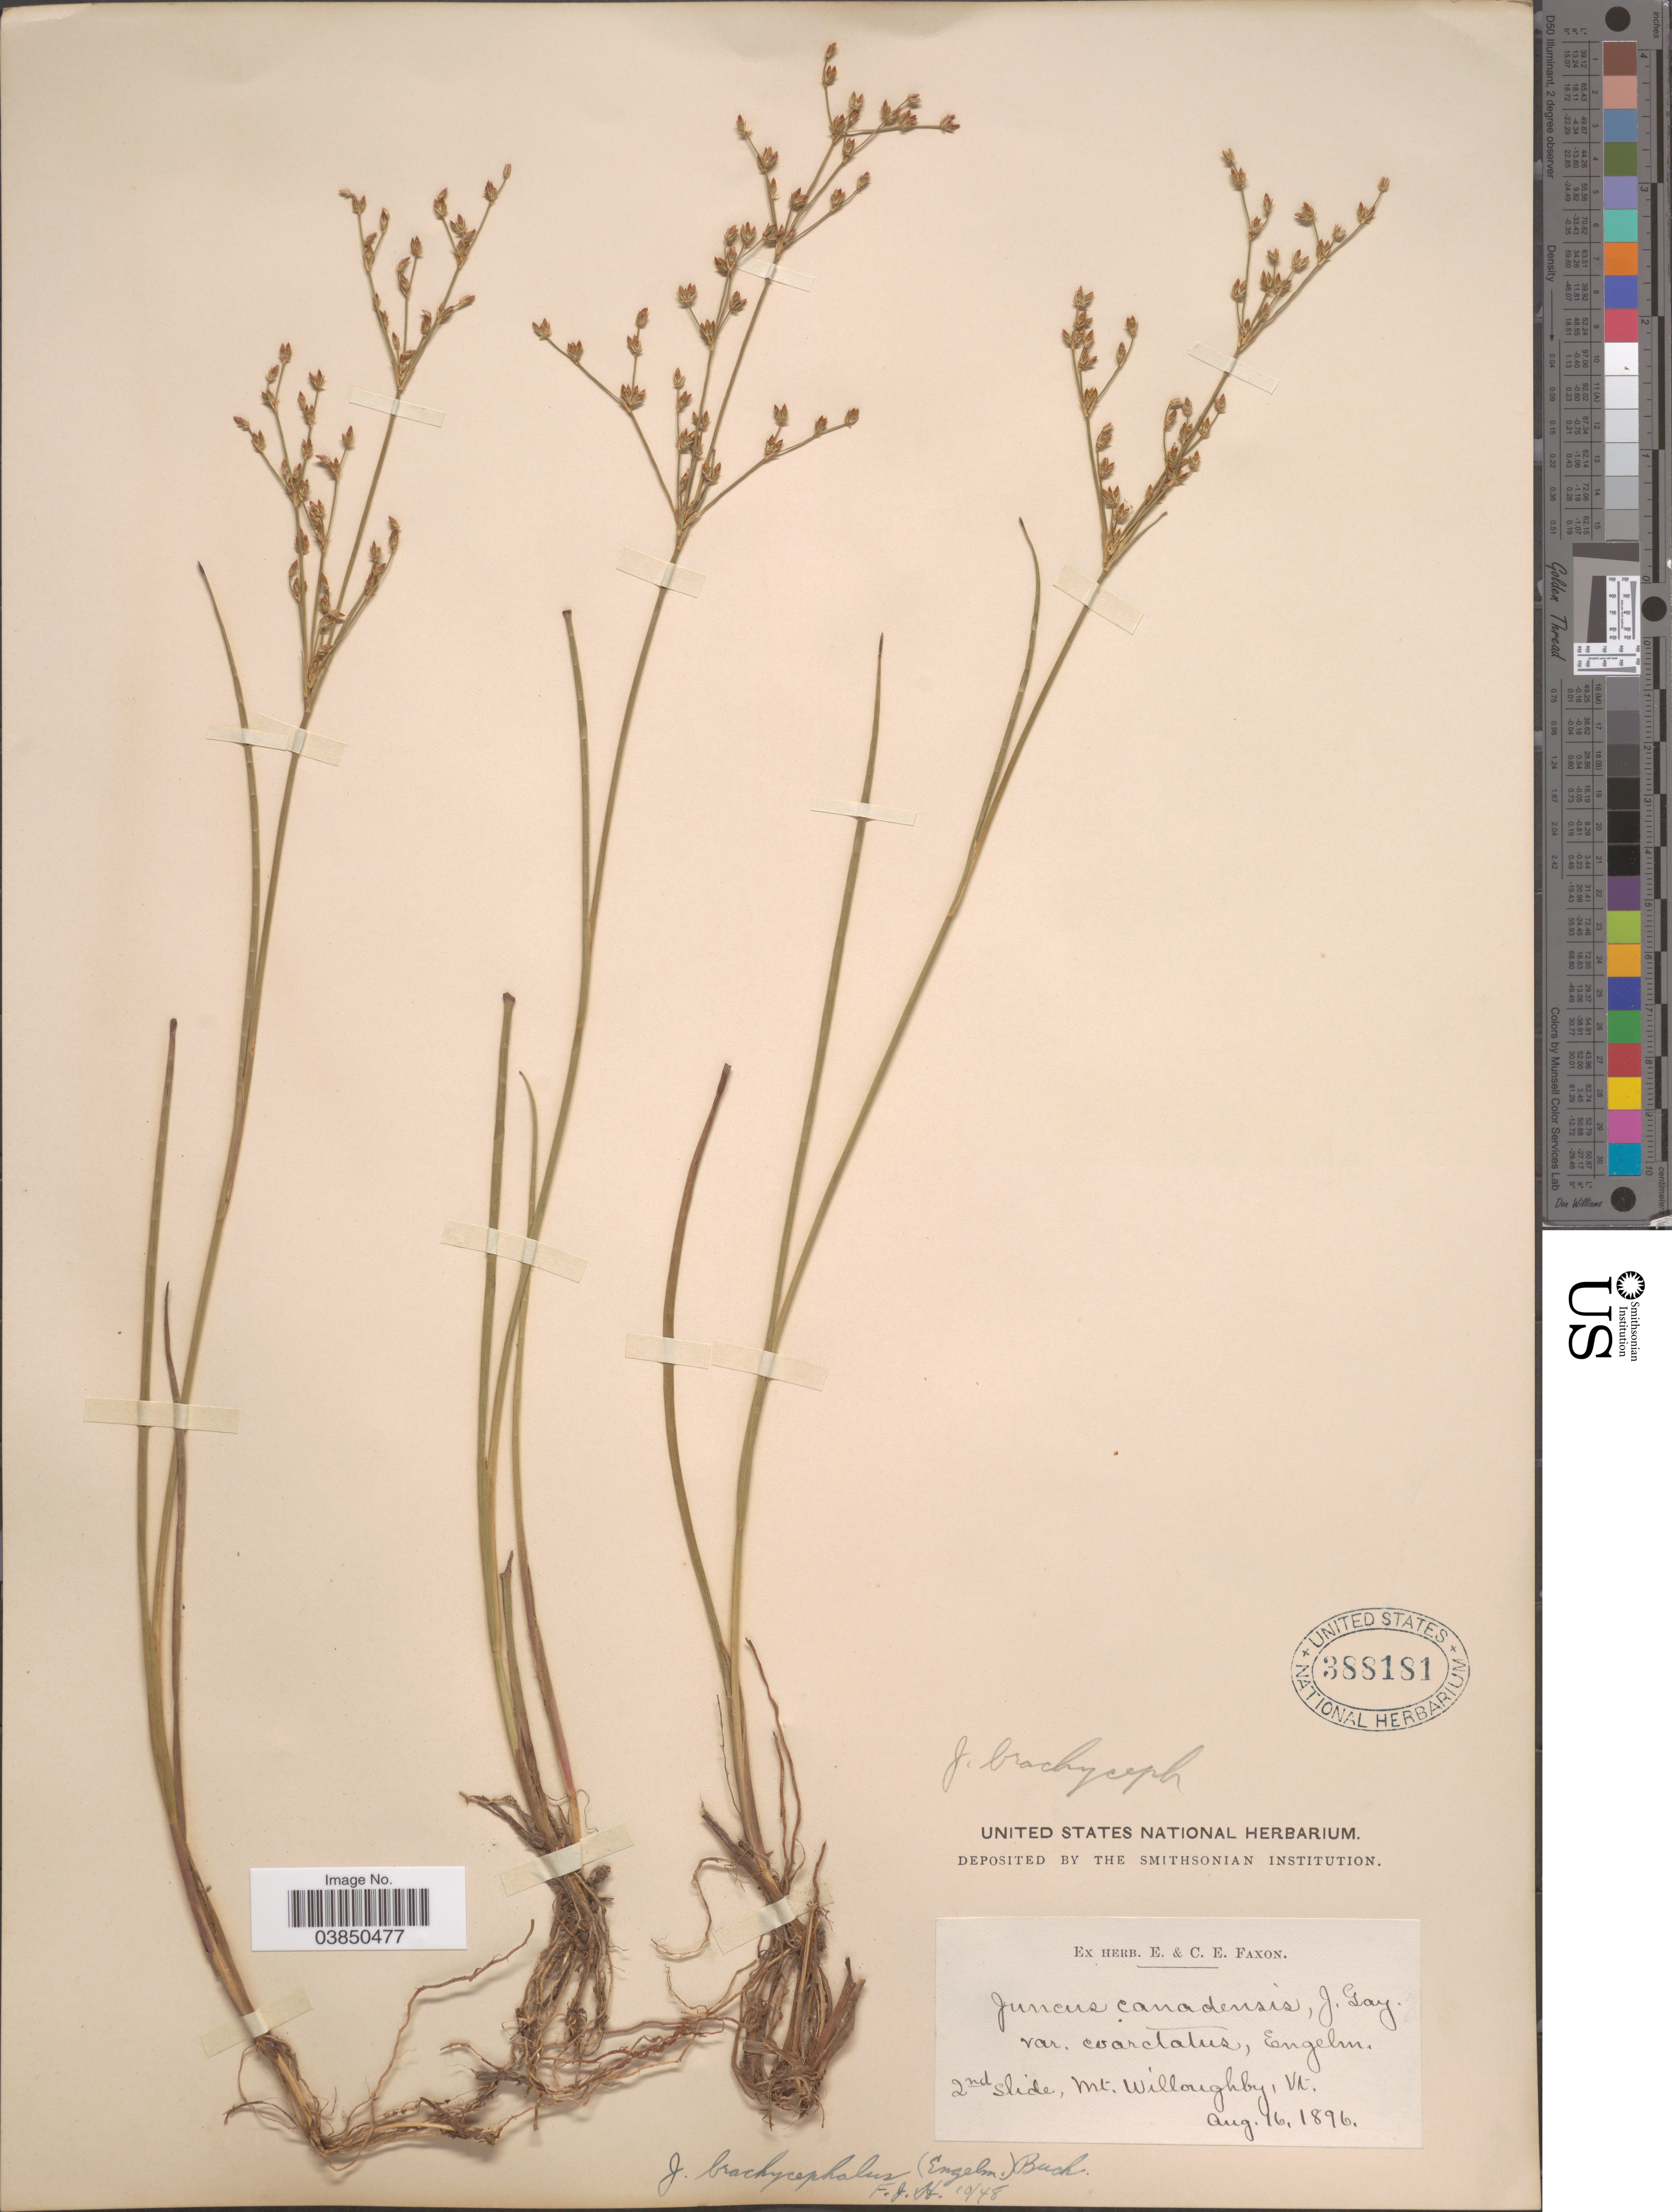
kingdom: Plantae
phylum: Tracheophyta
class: Liliopsida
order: Poales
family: Juncaceae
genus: Juncus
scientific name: Juncus brachycephalus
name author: (Engelm.) Buchenau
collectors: ex herb. E. & C.E. Faxon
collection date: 1896-08-16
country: United States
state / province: Vermont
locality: Mt. Willoughby.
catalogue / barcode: US 388181